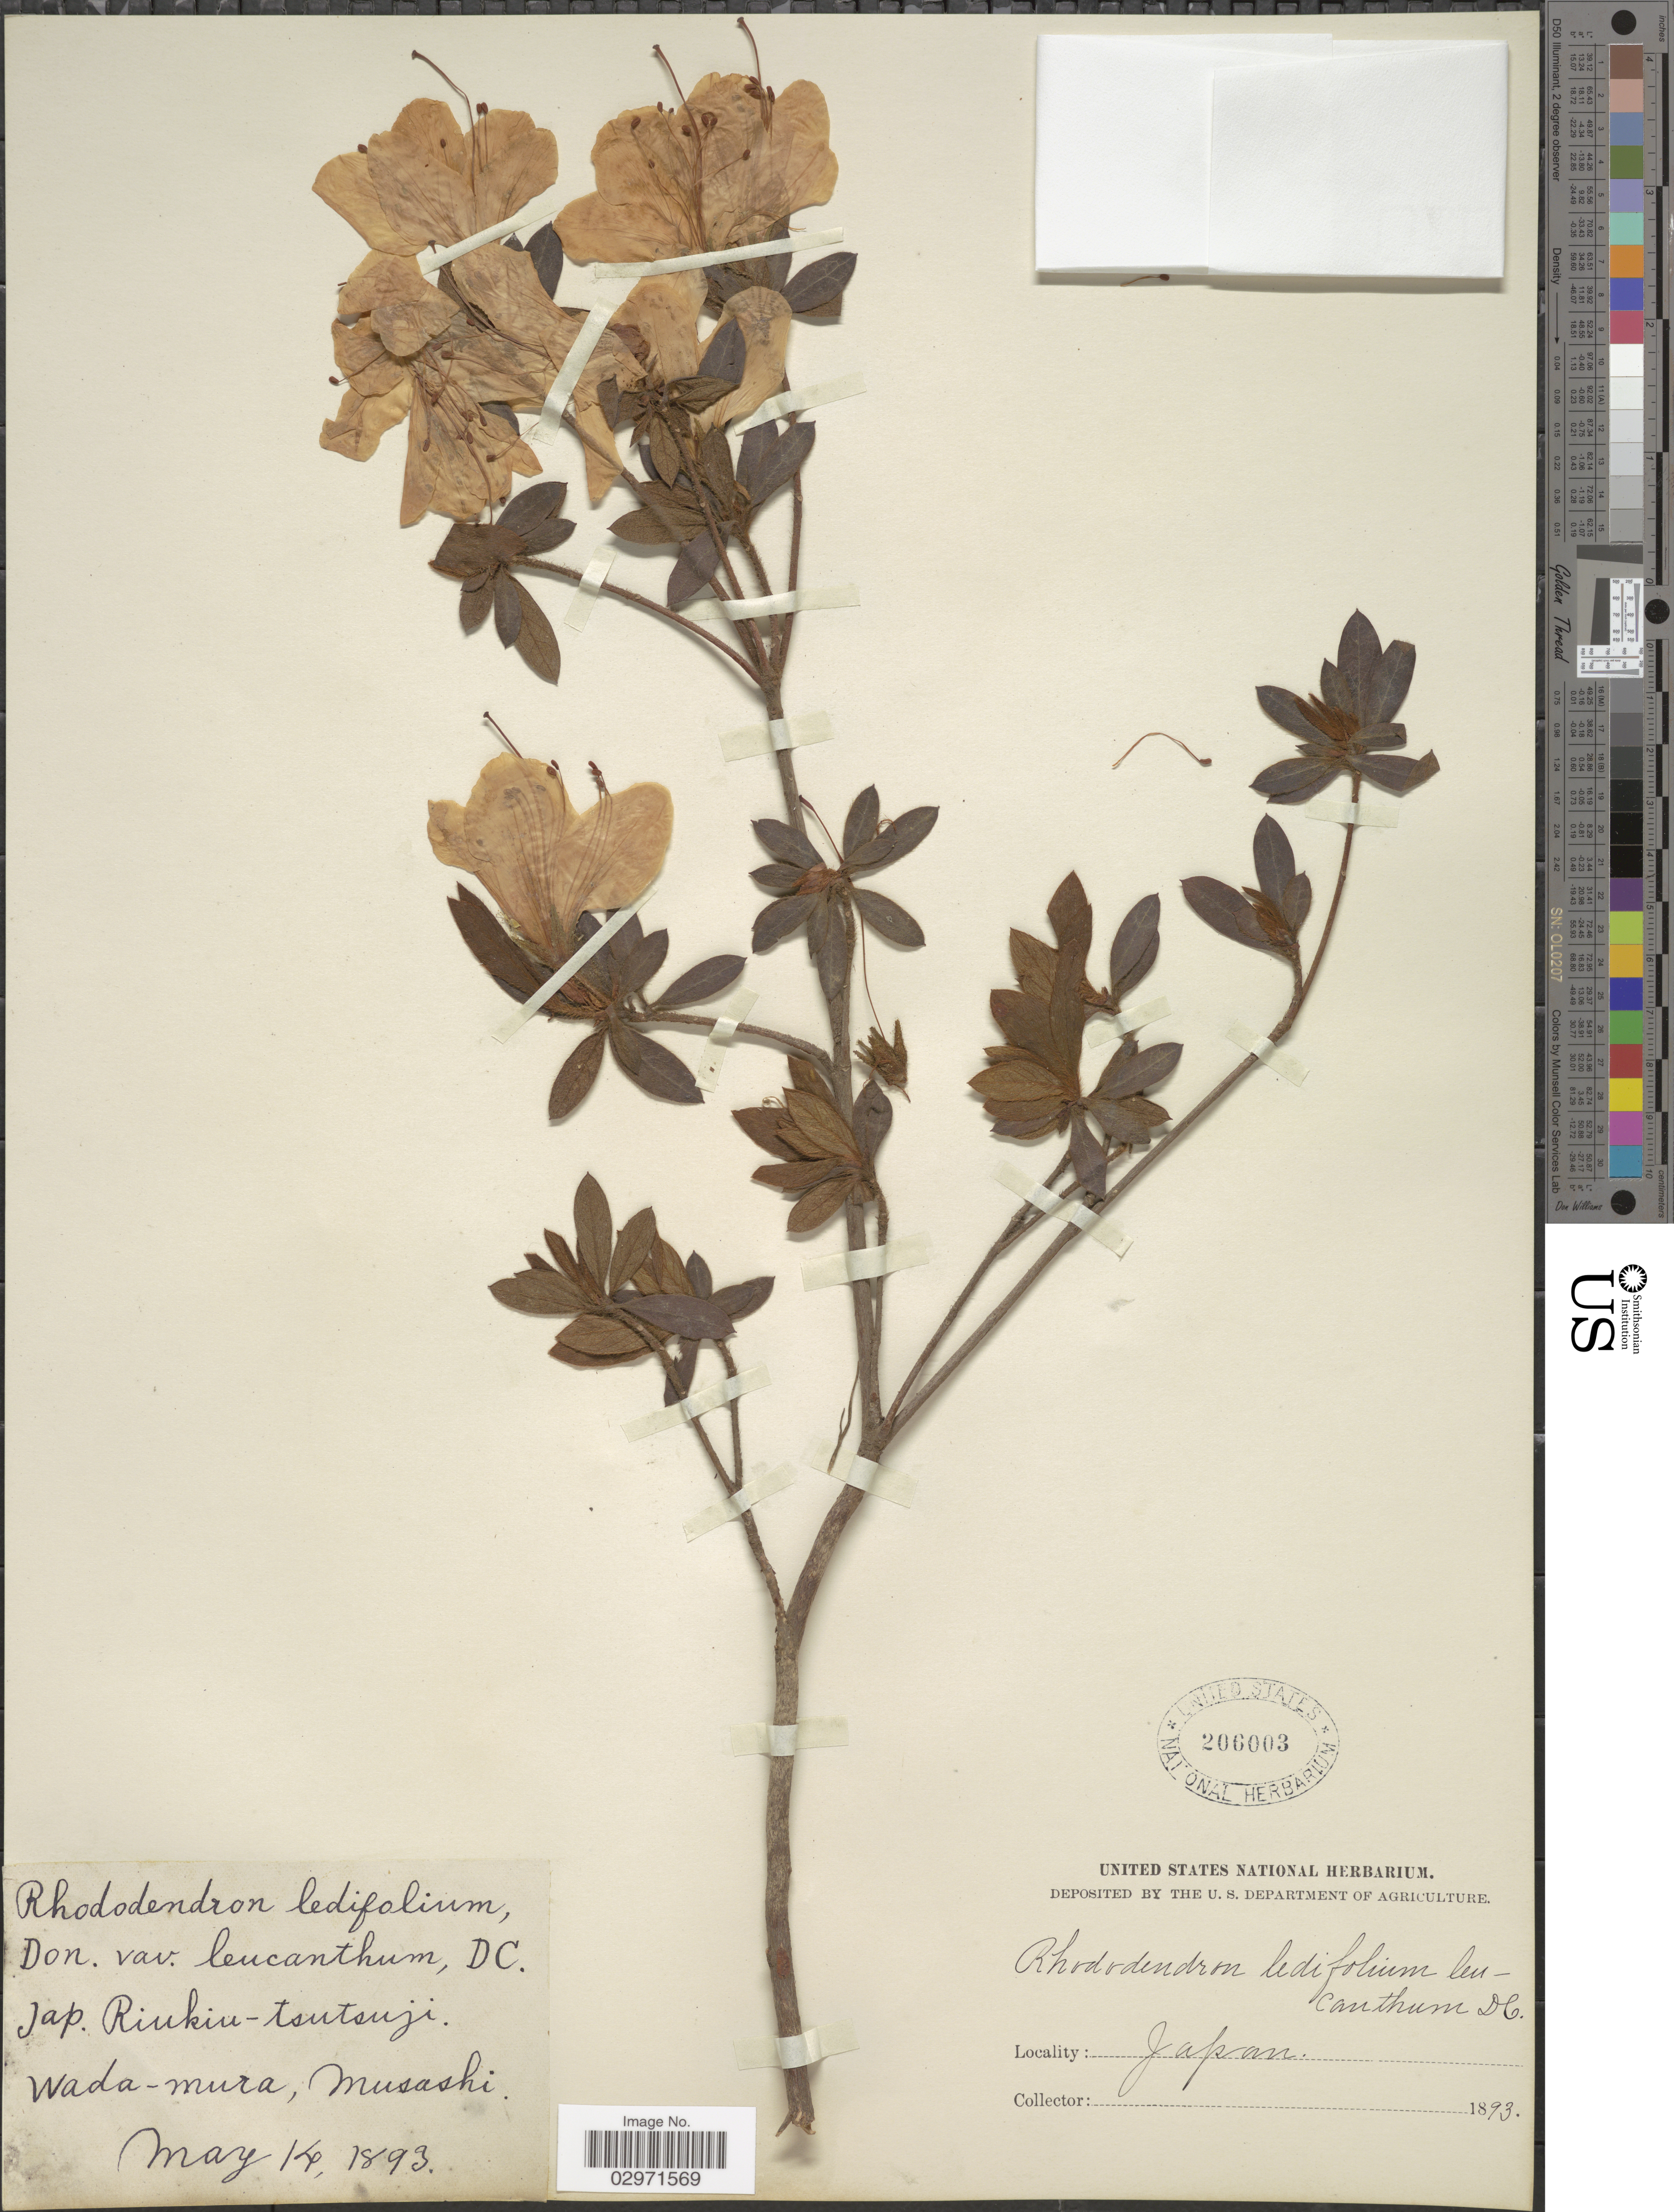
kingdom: Plantae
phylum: Tracheophyta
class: Magnoliopsida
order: Ericales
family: Ericaceae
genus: Rhododendron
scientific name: Rhododendron ledifolium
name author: G. Don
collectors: ex herb. United States National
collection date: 1893-05-14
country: Japan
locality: Wada-mura, Musashi.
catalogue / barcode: US 206003